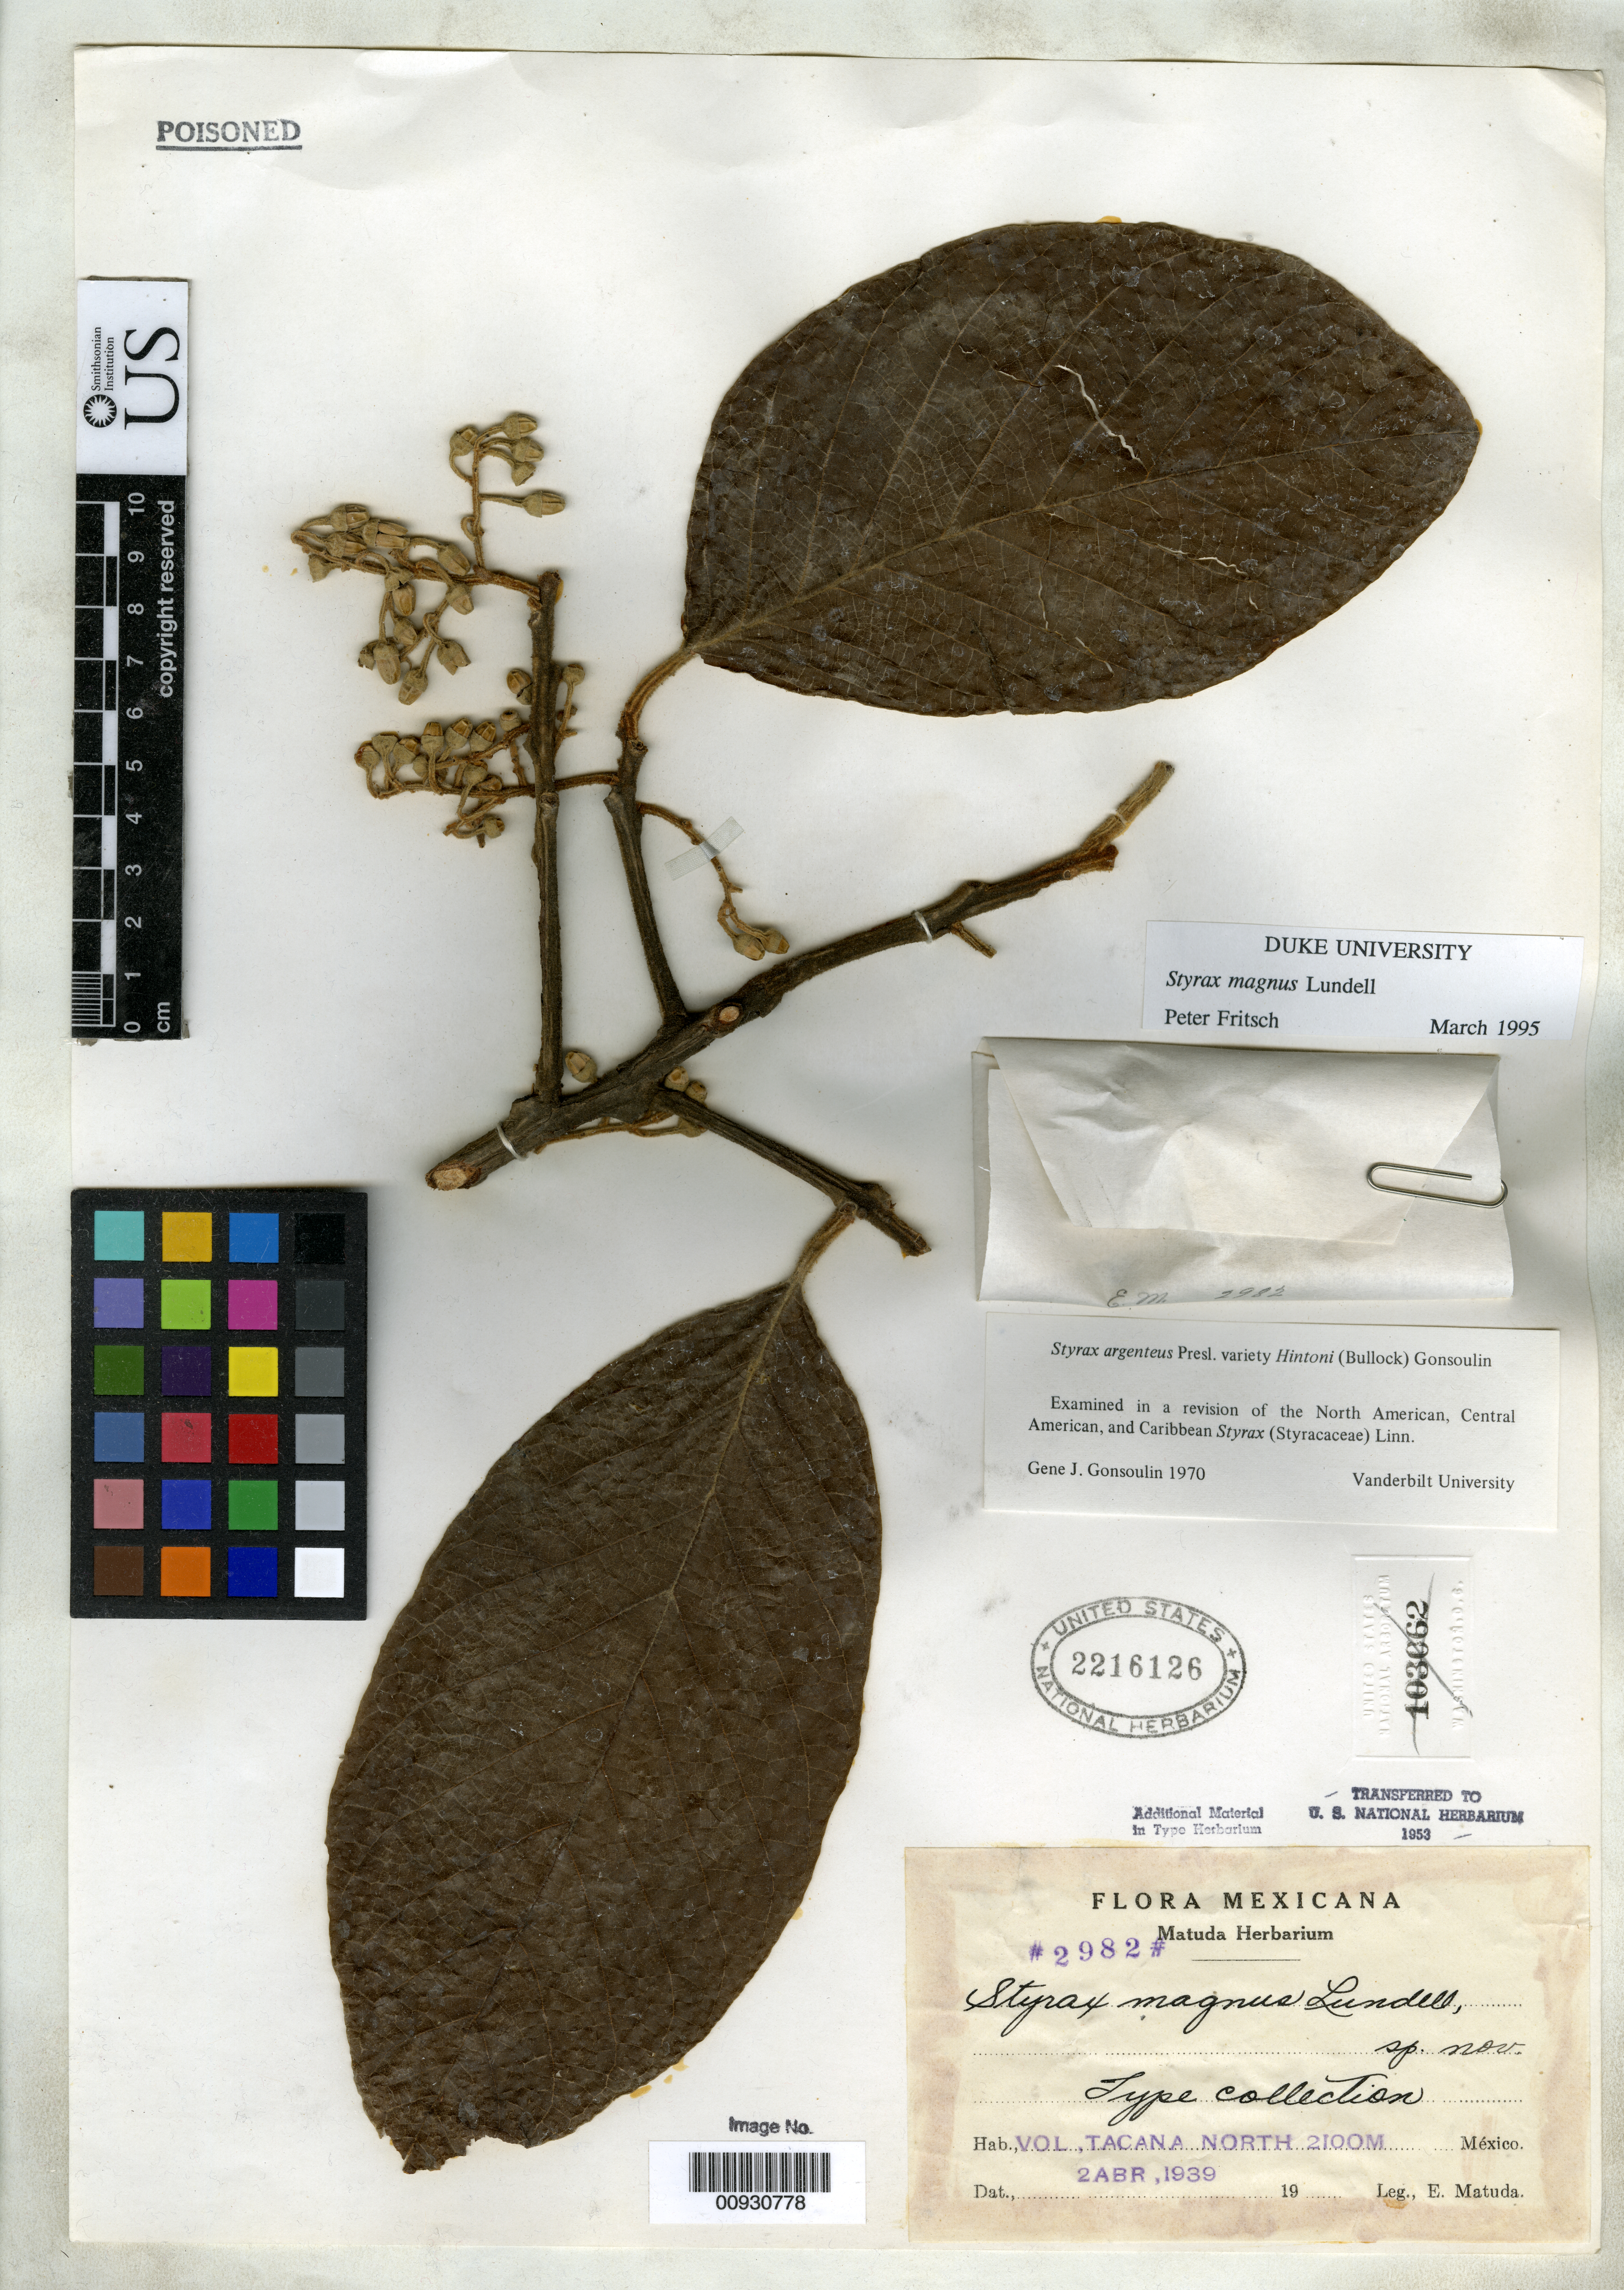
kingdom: Plantae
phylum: Tracheophyta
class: Magnoliopsida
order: Ericales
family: Styracaceae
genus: Styrax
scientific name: Styrax magnus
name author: Lundell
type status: Isotype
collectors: E. Matuda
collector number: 2982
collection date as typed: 02 Apr 1939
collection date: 1939-04-02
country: Mexico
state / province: Chiapas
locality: On North Side of Mt. Tacana.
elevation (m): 2100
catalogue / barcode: US 2216126